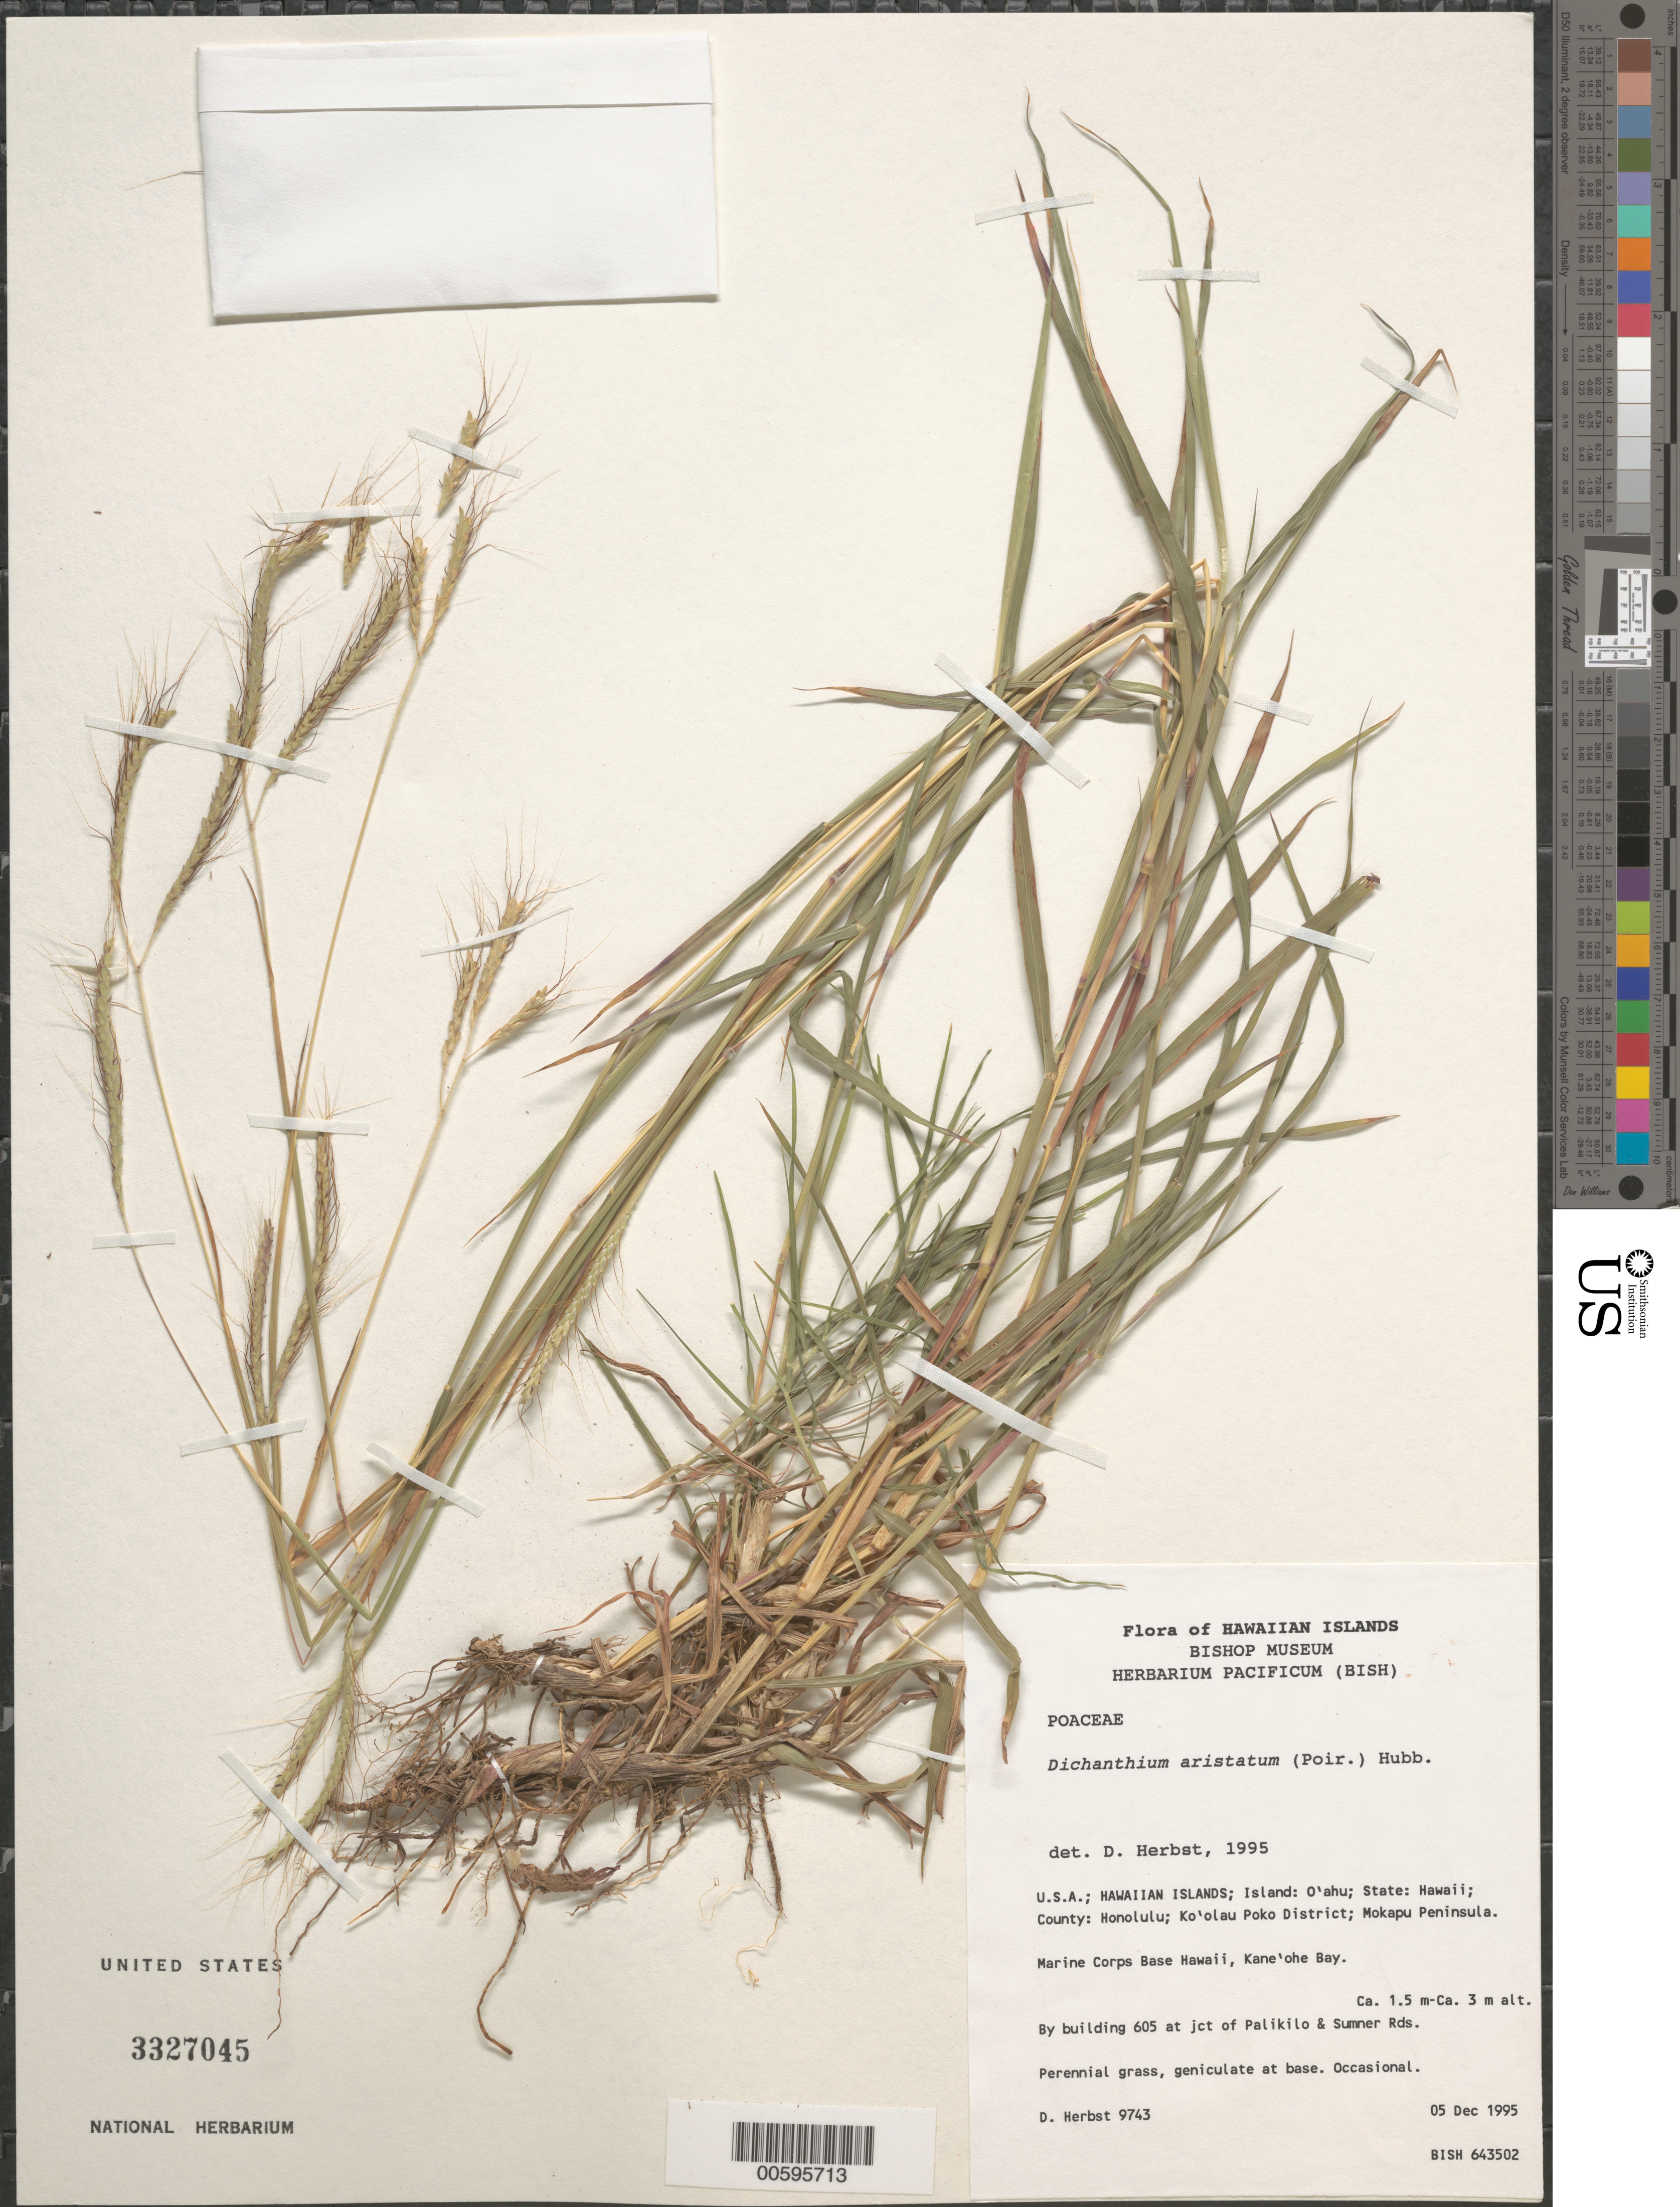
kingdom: Plantae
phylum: Tracheophyta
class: Liliopsida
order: Poales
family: Poaceae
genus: Dichanthium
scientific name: Dichanthium aristatum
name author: (Poir.) C.E. Hubb.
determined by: Herbst, D. R.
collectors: D. R. Herbst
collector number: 9743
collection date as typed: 5 Dec 1995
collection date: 1995-12-05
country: United States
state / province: Hawaii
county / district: Honolulu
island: Oahu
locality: Honolulu; Ko'olau Poko Dist; Mokapu Peninsula. Marine Corps Base, Kane'ohe Bay. By bldg. 605 at jct of Palikilo & Sumner Rds.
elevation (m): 1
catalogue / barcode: US 3327045